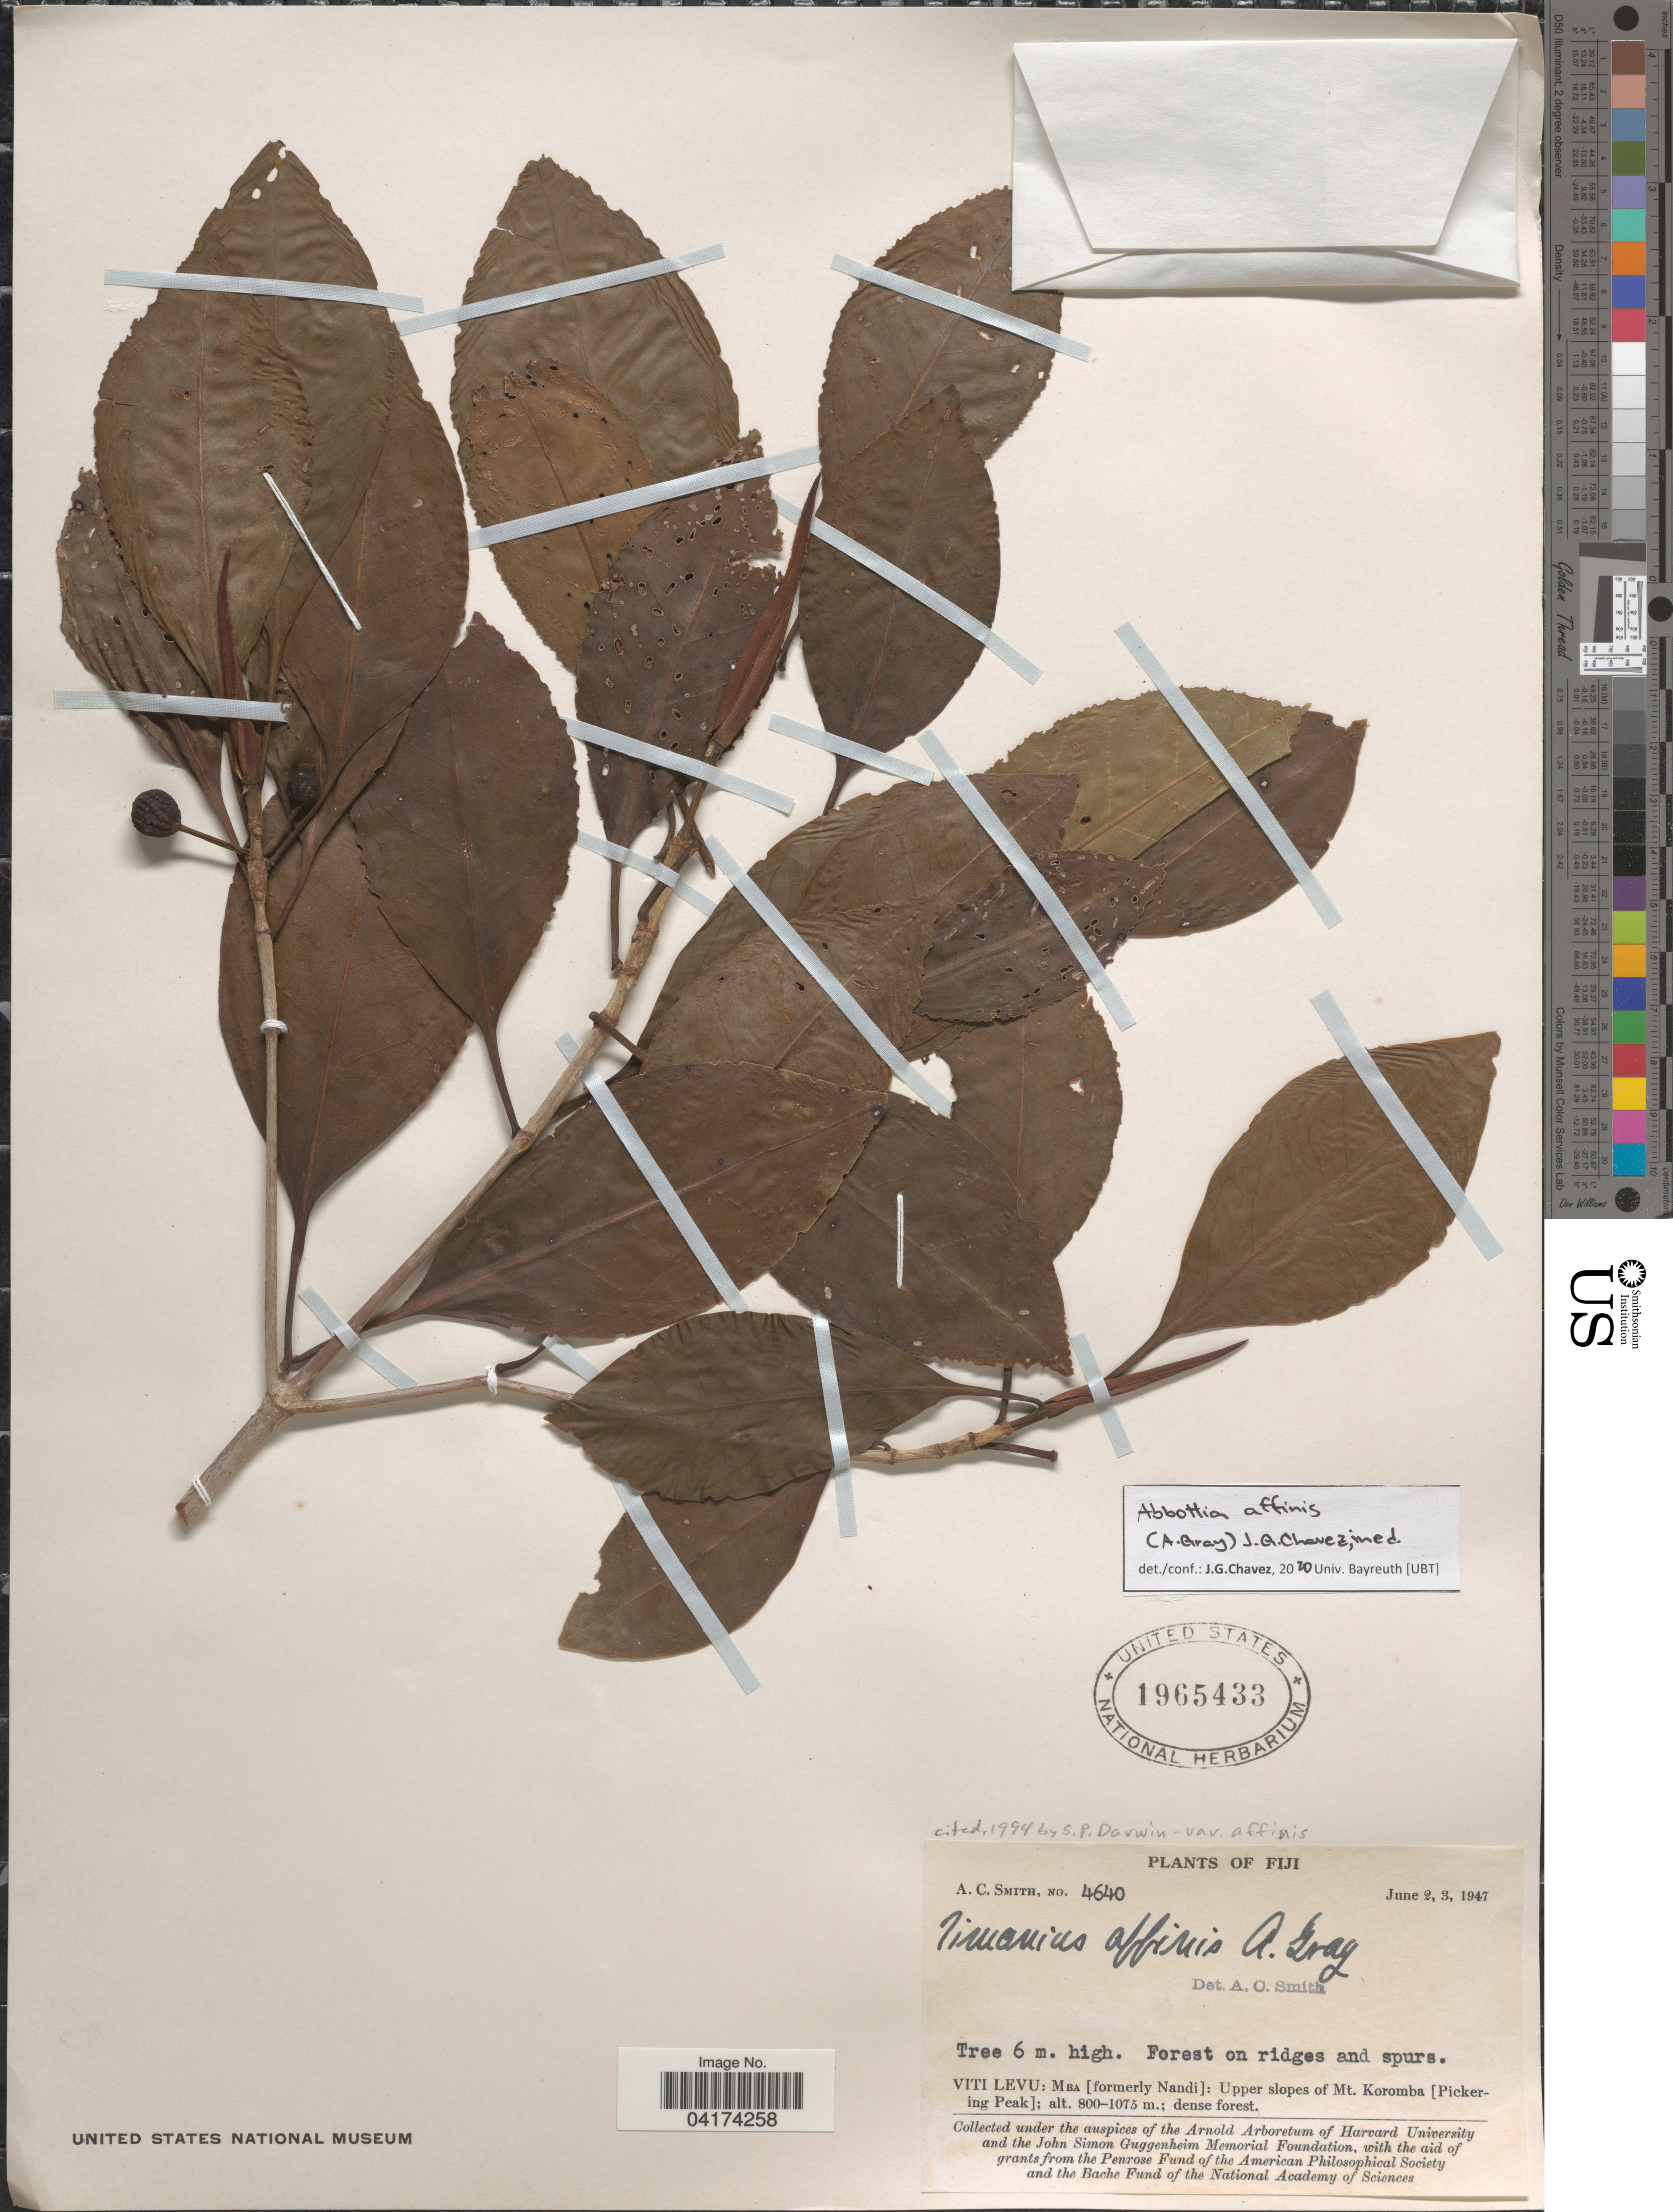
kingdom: Plantae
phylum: Tracheophyta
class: Magnoliopsida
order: Gentianales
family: Rubiaceae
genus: Abbottia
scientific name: Abbottia affinis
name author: (A. Gray) S.P. Darwin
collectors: A. C. Smith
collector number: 4640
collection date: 1947-06-02/1947-06-03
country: Fiji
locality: Viti Levu: Mba [formerly Nandi]: Upper slopes of Mt. Koromba [Pickering Peak].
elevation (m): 800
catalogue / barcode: US 1965433